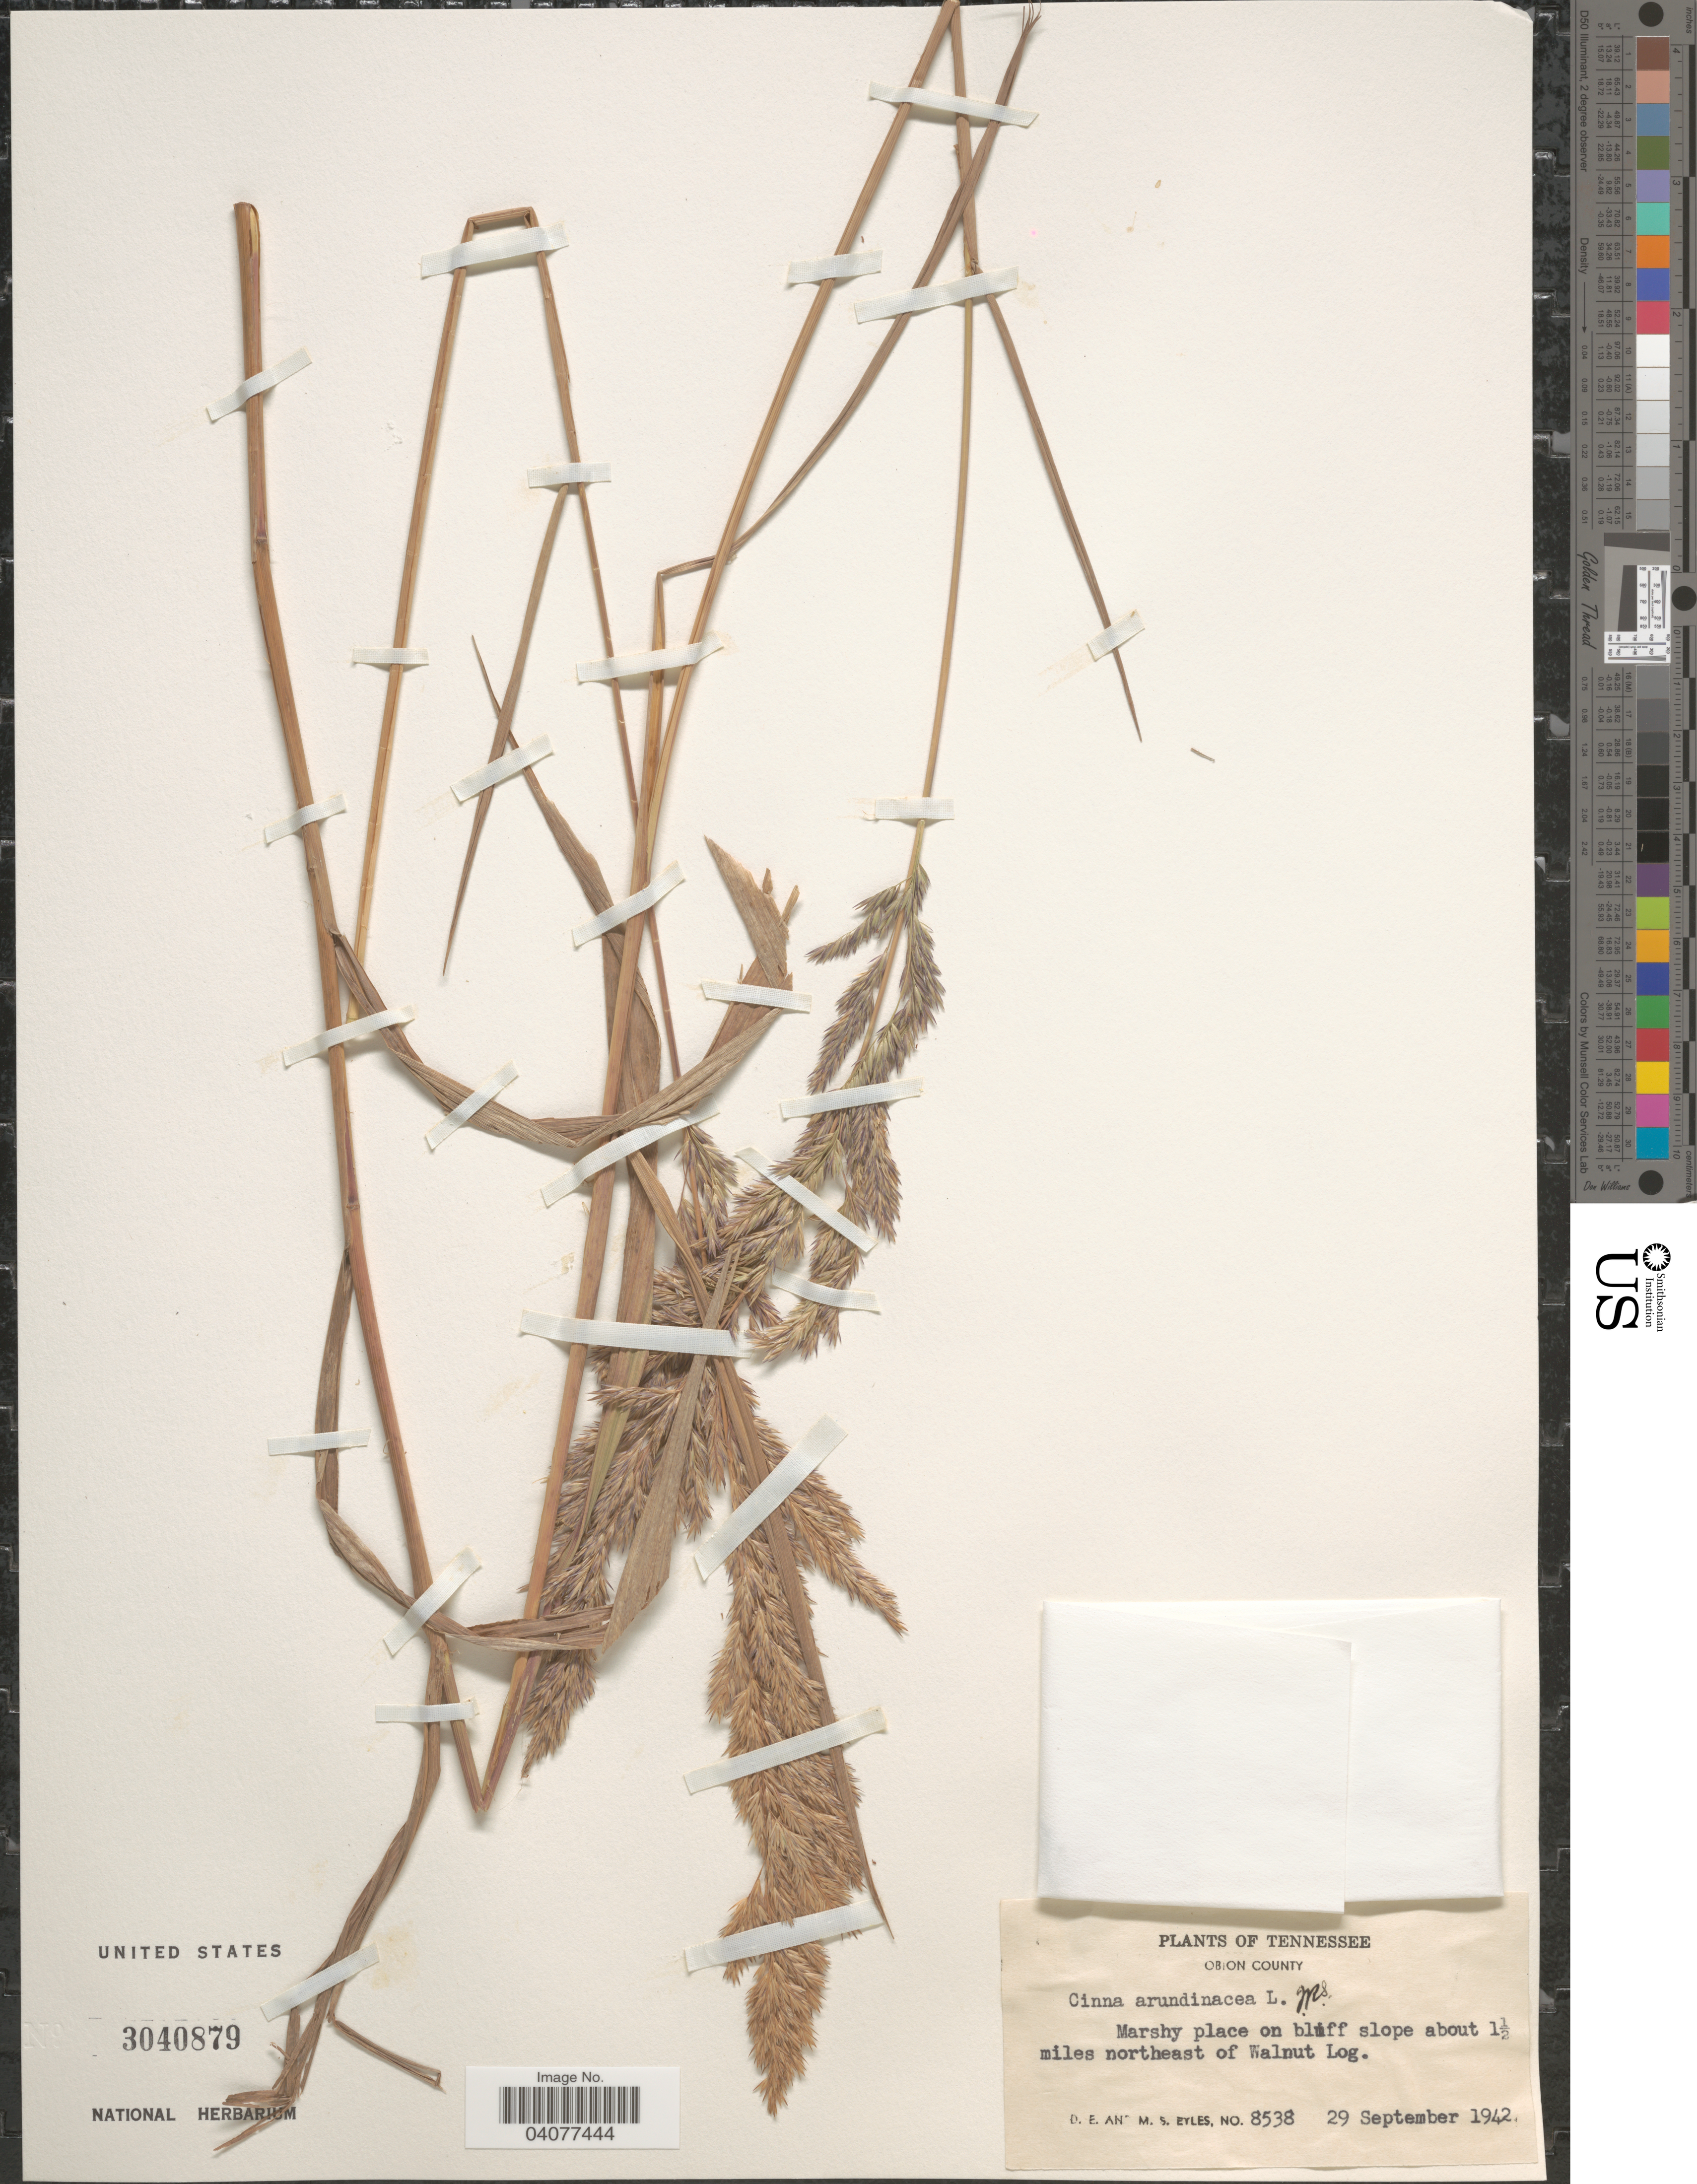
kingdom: Plantae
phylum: Tracheophyta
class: Liliopsida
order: Poales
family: Poaceae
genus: Cinna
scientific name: Cinna arundinacea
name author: L.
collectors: D. Eyles & M. Eyles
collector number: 8538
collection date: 1942-09-29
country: United States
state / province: Tennessee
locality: Obion County. Marshy place on bluff slope about 1½ miles northeast of Walnut Log.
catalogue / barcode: US 3040879